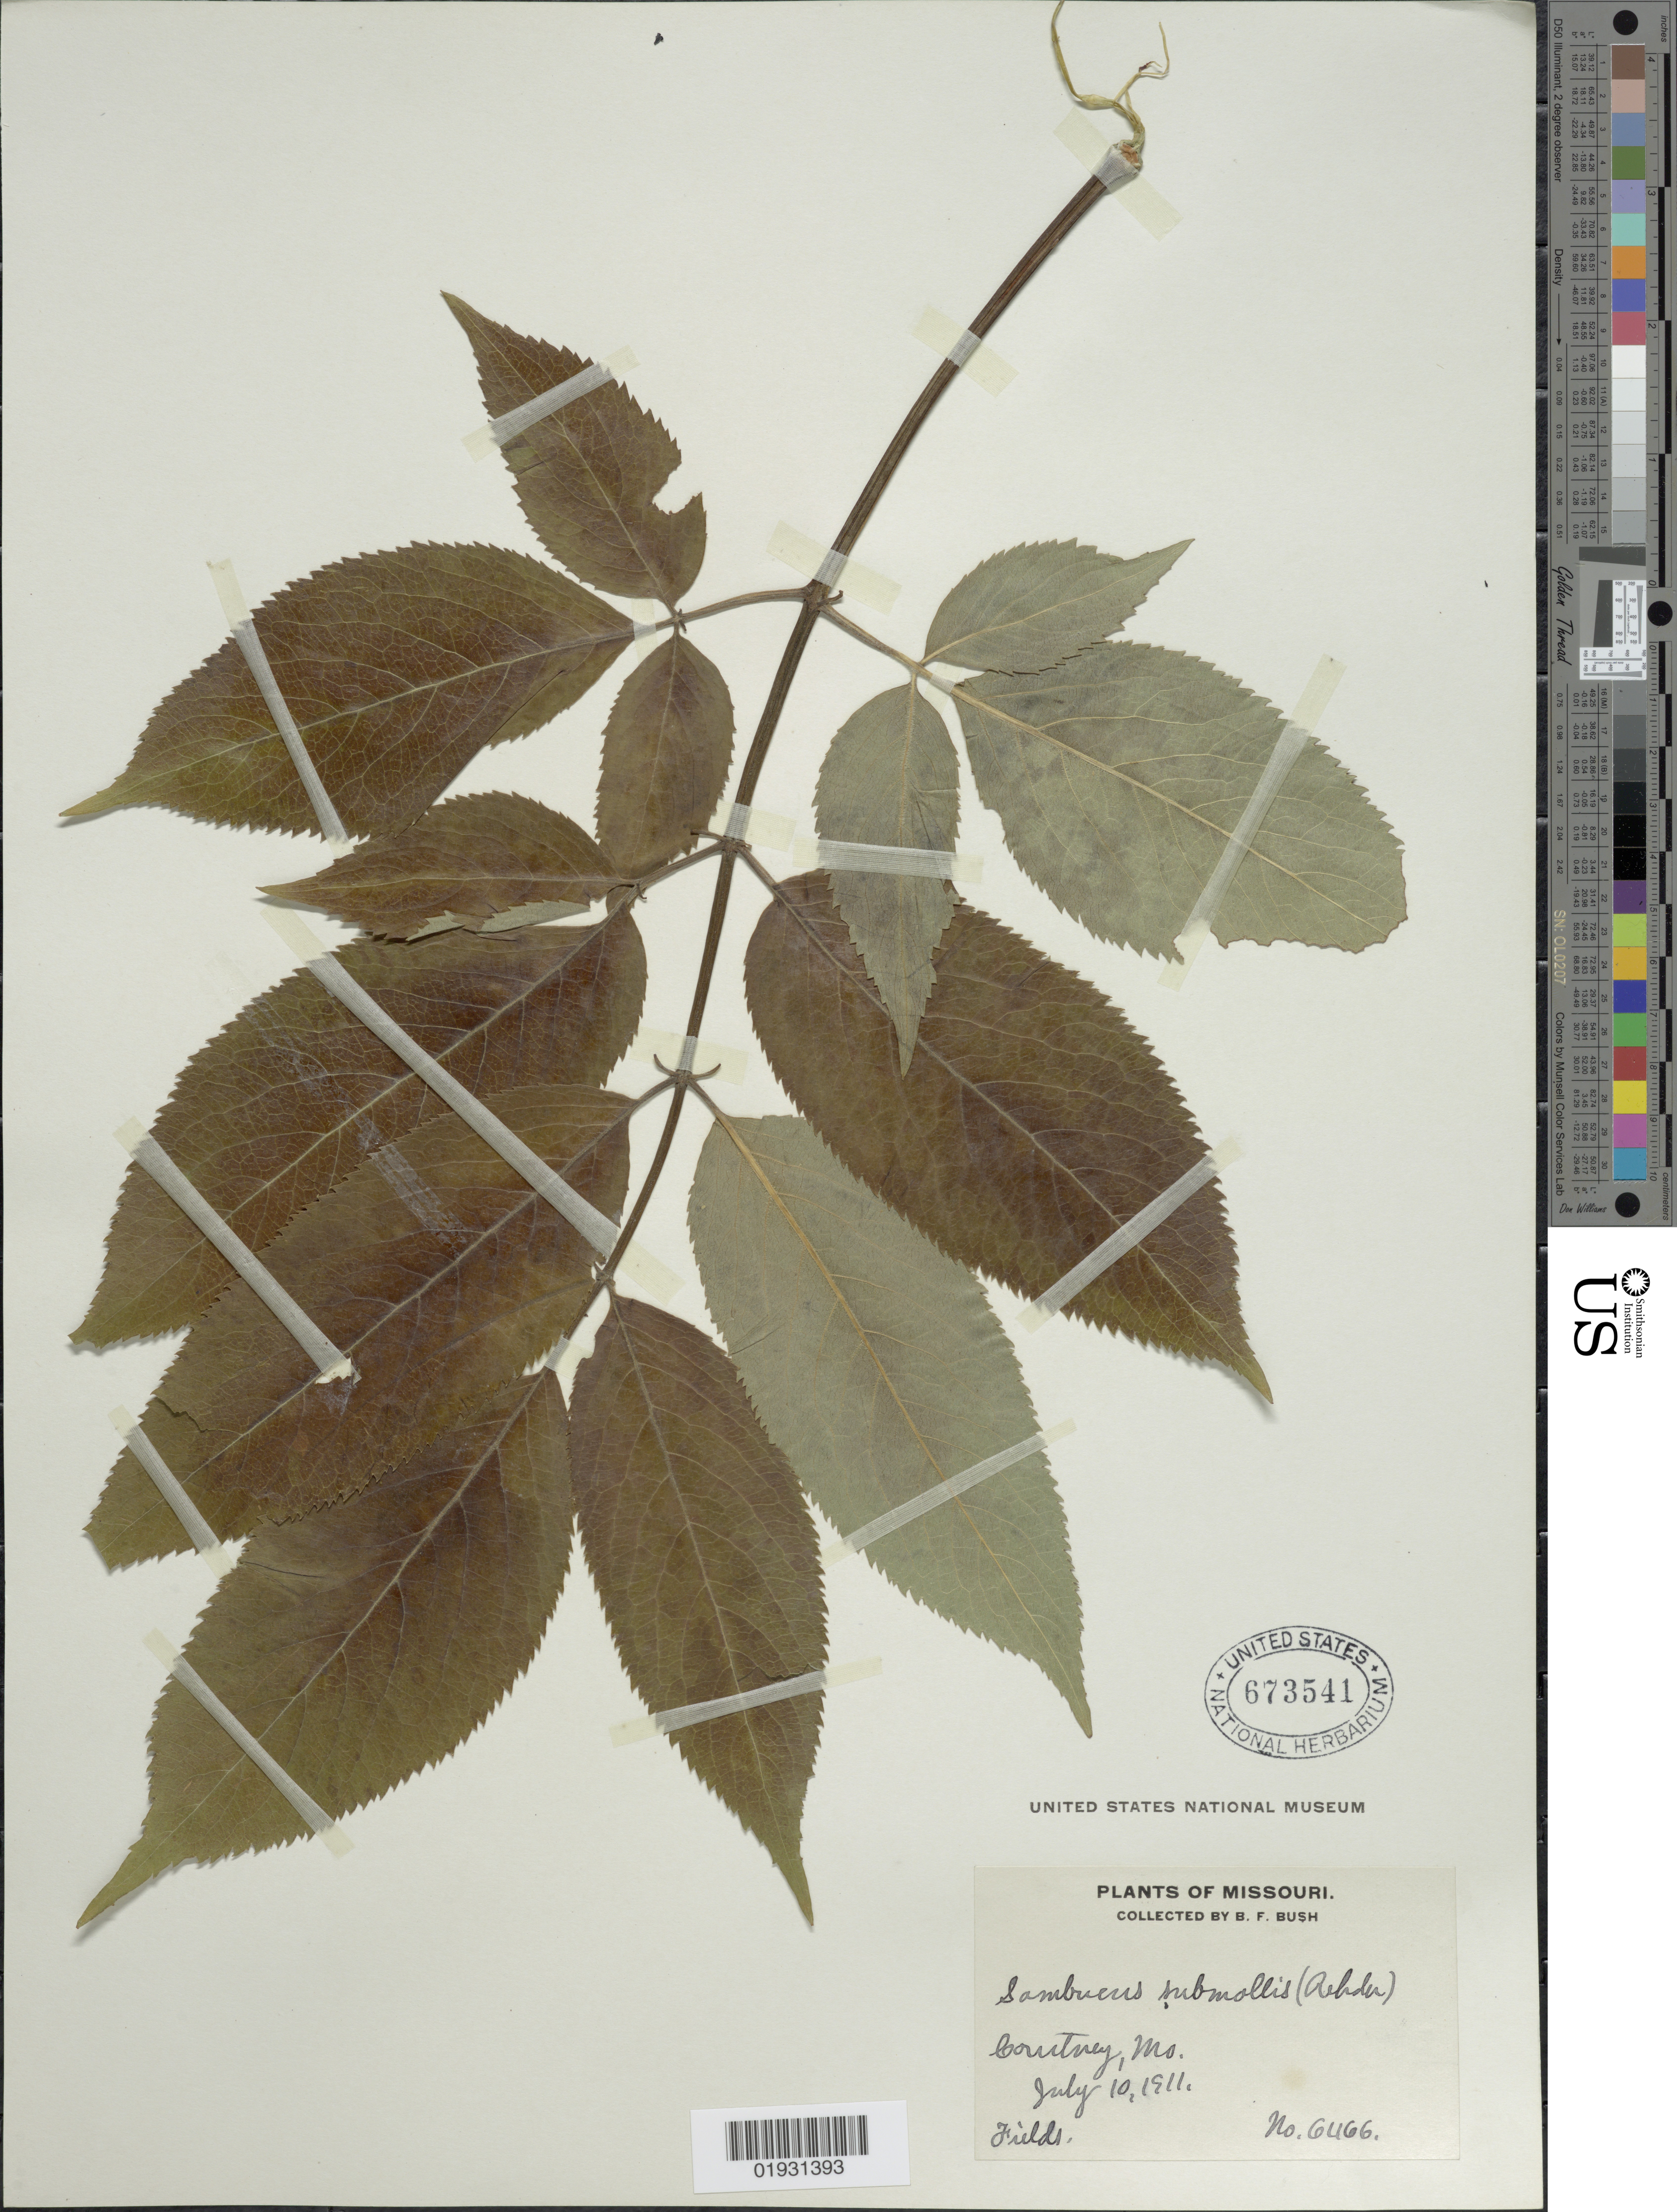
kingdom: Plantae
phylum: Tracheophyta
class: Magnoliopsida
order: Dipsacales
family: Viburnaceae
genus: Sambucus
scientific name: Sambucus canadensis var. submollis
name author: Rehder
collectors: B. F. Bush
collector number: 6466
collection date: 1911-07-10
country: United States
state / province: Missouri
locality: Courtney, Mo.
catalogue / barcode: US 673541